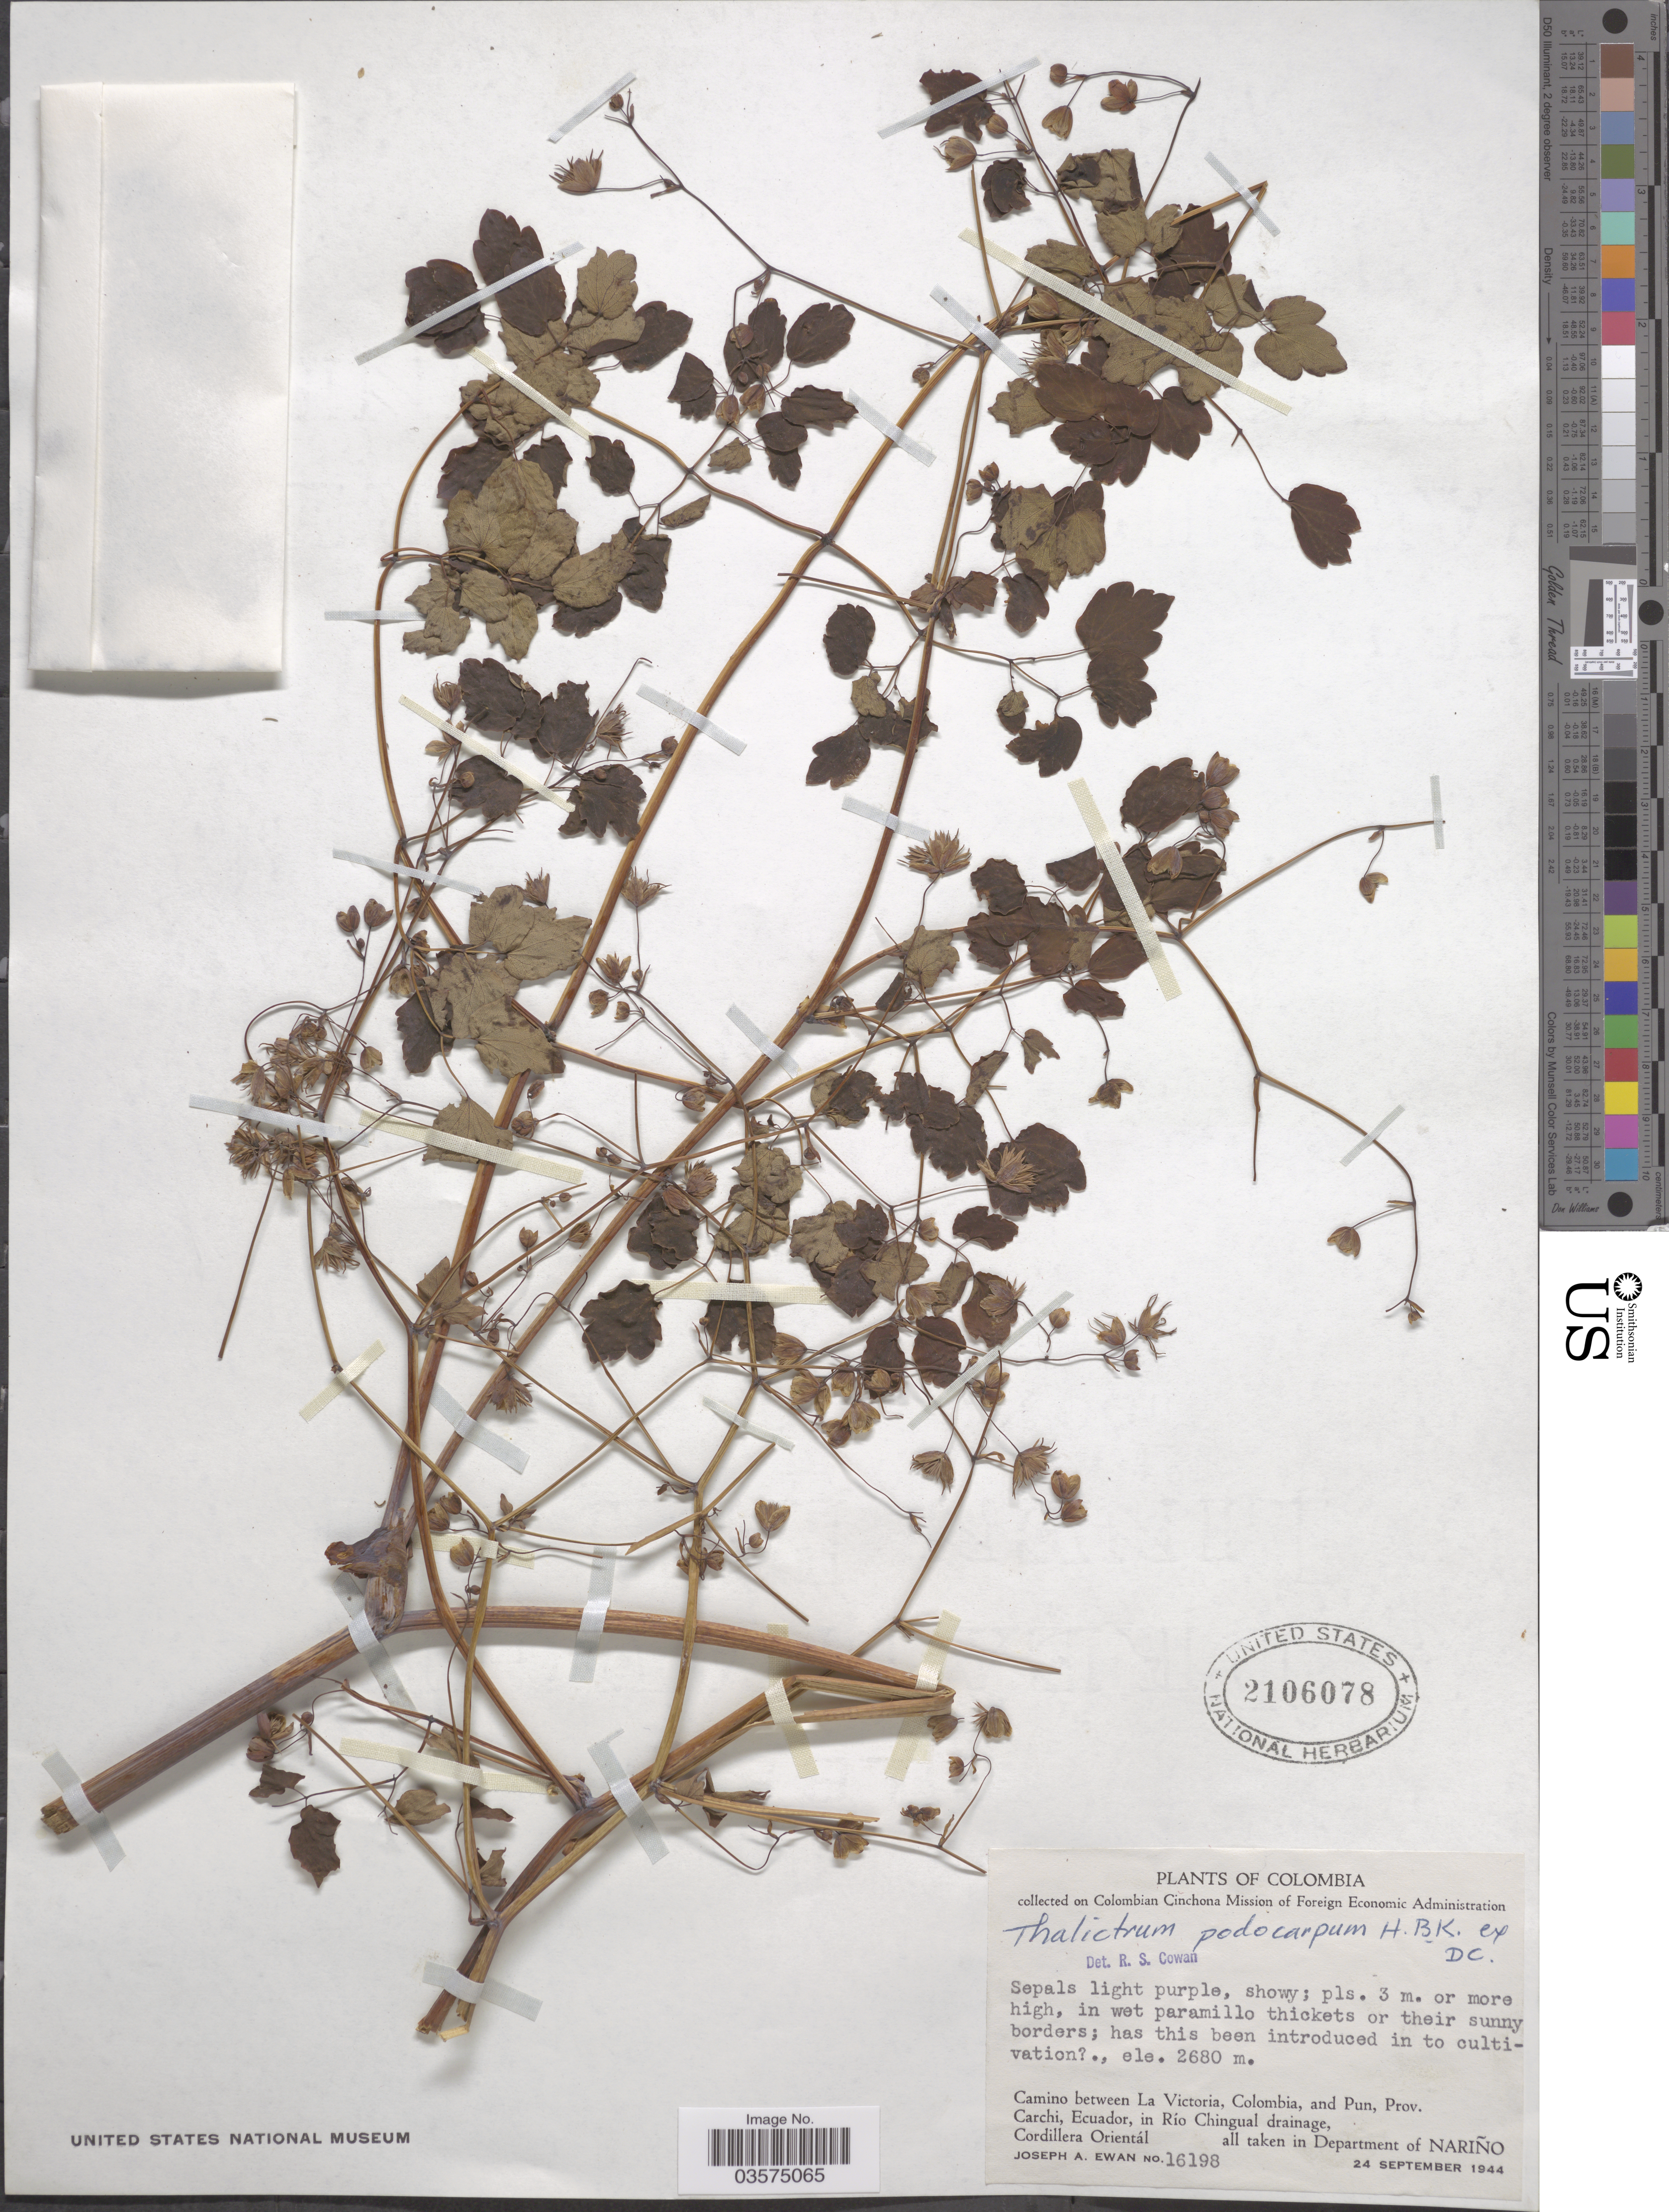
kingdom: Plantae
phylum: Tracheophyta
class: Magnoliopsida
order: Ranunculales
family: Ranunculaceae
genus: Thalictrum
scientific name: Thalictrum podocarpum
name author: Kunth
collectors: J. A. Ewan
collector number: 16198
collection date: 1944-09-24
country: Ecuador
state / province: Carchi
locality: Camino between La Victoria, Colombia, and Pun, Ecuador, in Río Chingual drainage, Cordillera Orientál. [unsure placement]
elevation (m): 2680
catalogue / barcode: US 2106078